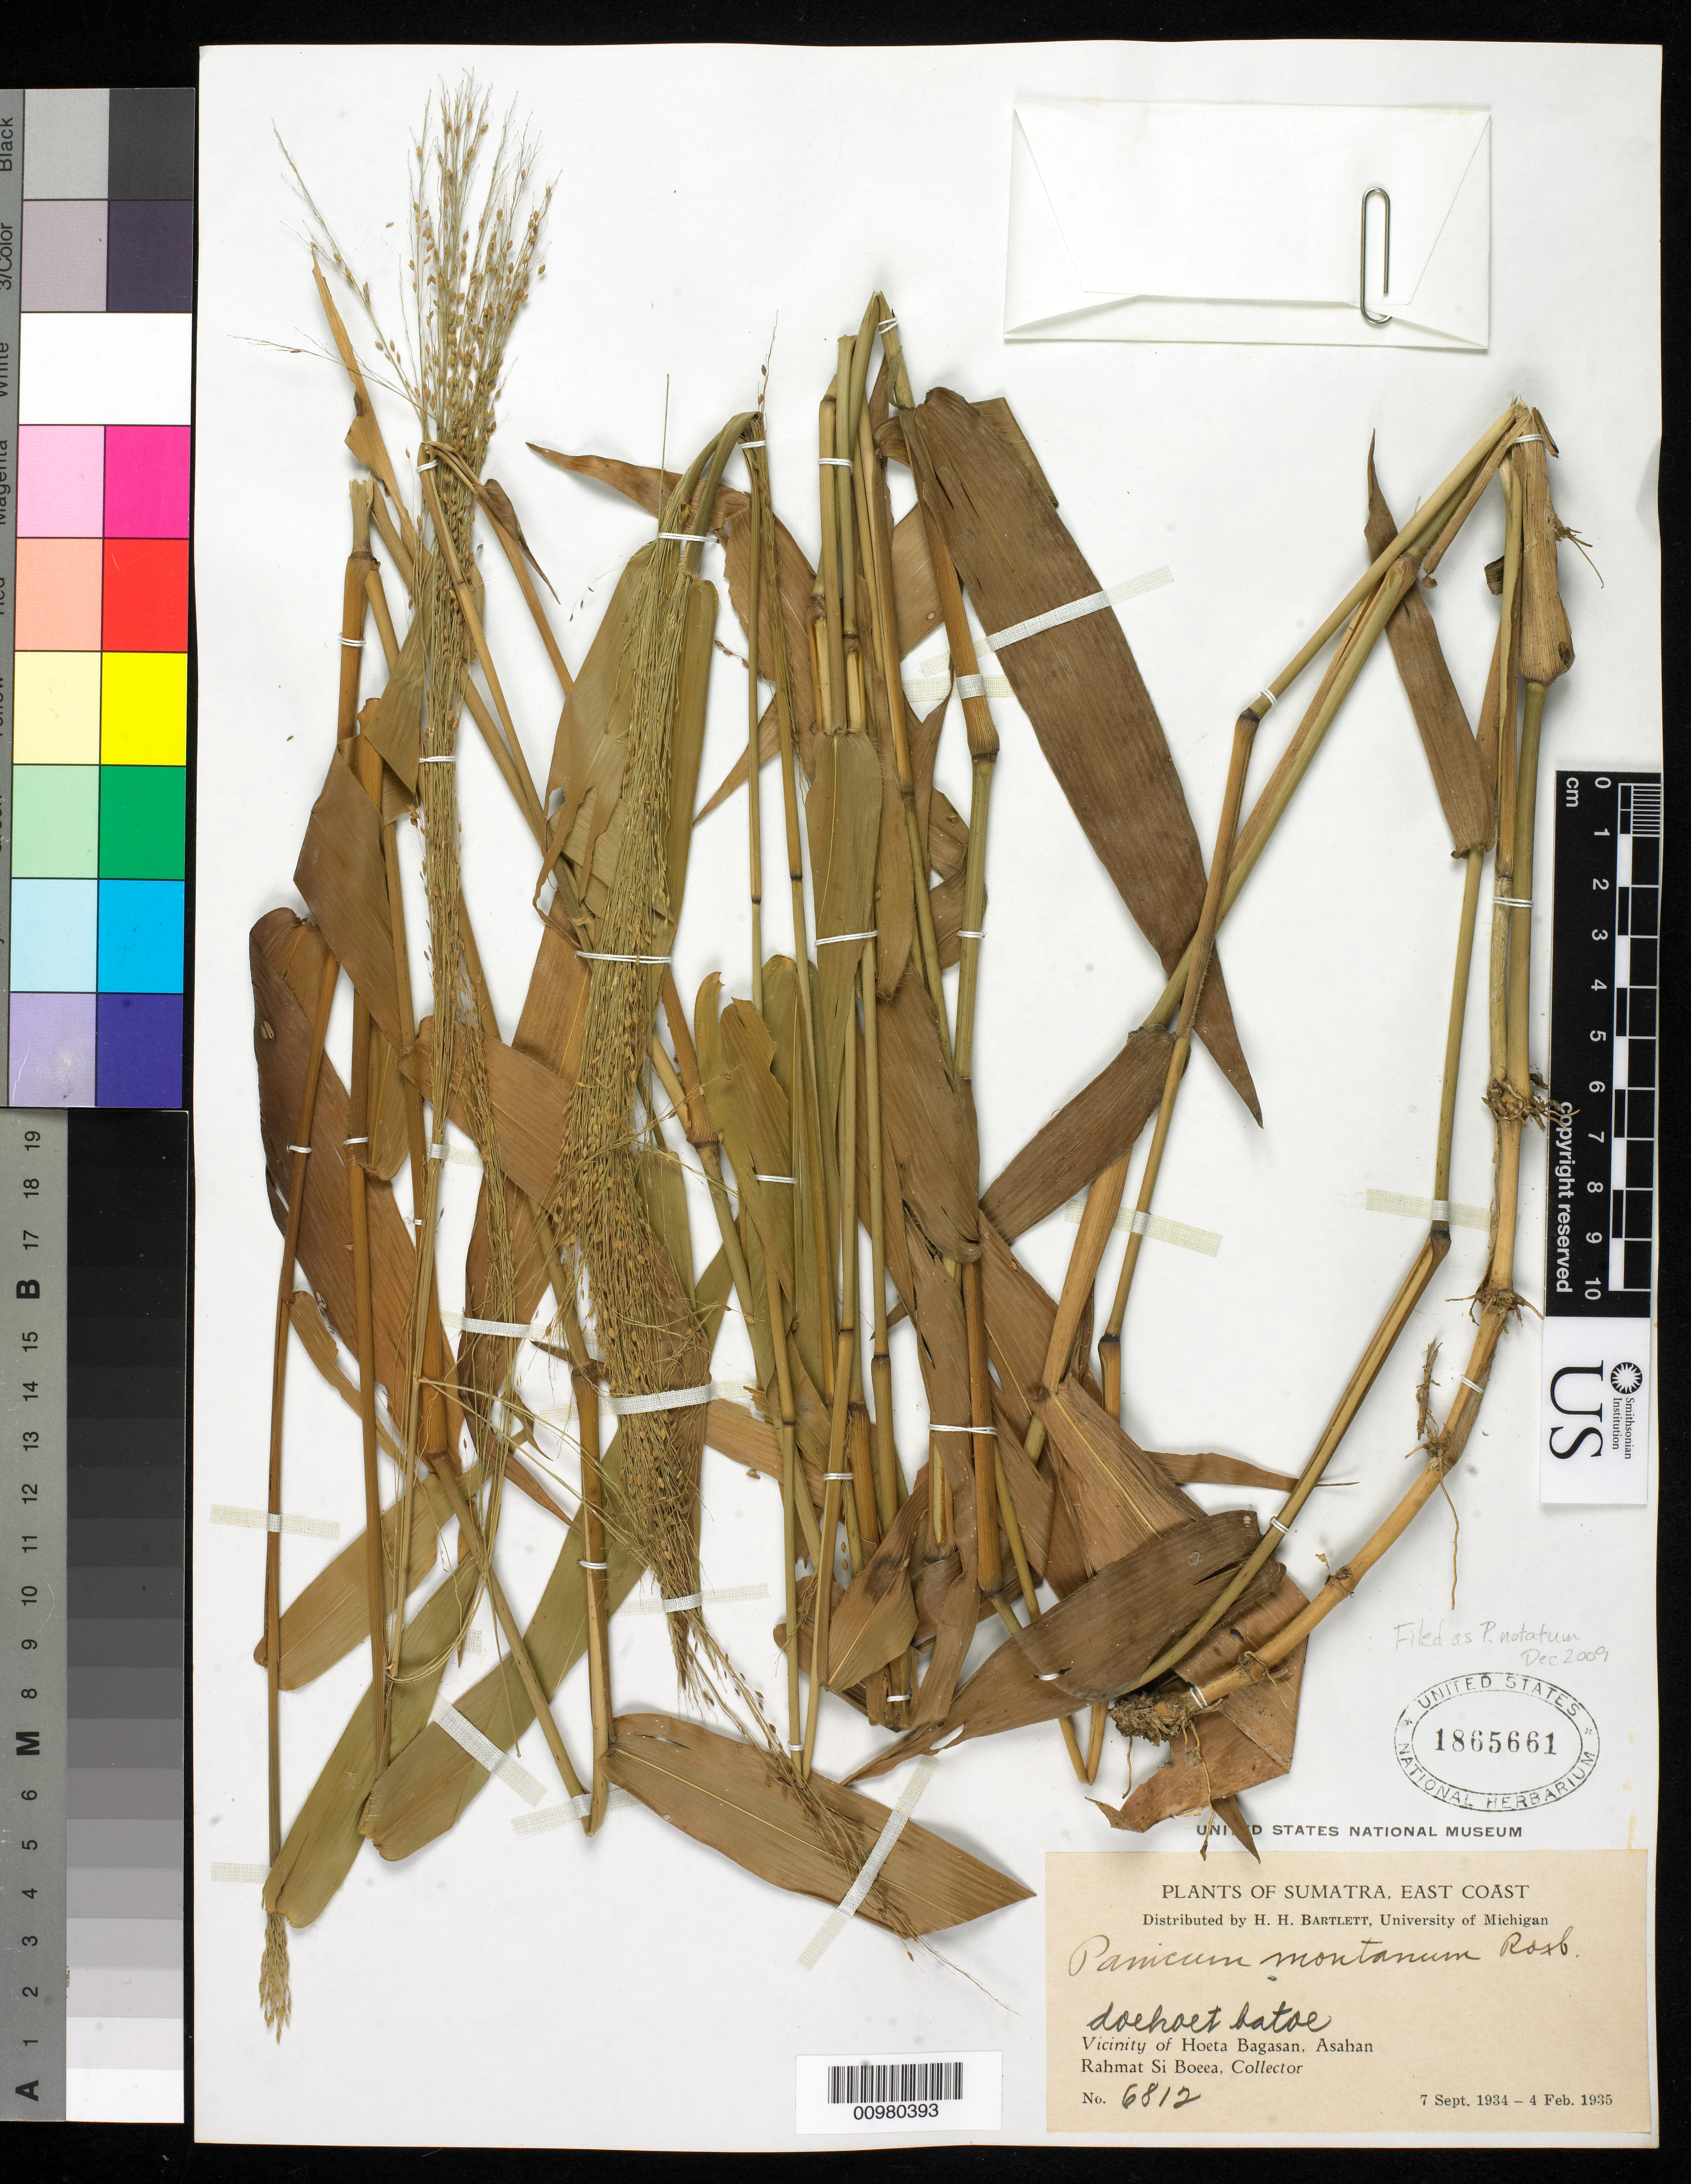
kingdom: Plantae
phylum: Tracheophyta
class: Liliopsida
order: Poales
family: Poaceae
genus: Panicum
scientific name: Panicum notatum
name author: Retz.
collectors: Rahmat Si Boeea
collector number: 6812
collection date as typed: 07 Sep 1934 to 04 Feb 1935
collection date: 1934-09-07/1935-02-04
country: Indonesia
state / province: Sumatra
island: Sumatra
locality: (East Coast) Vicinity of Hoeta Bagasan, Asahan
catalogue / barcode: US 1865661